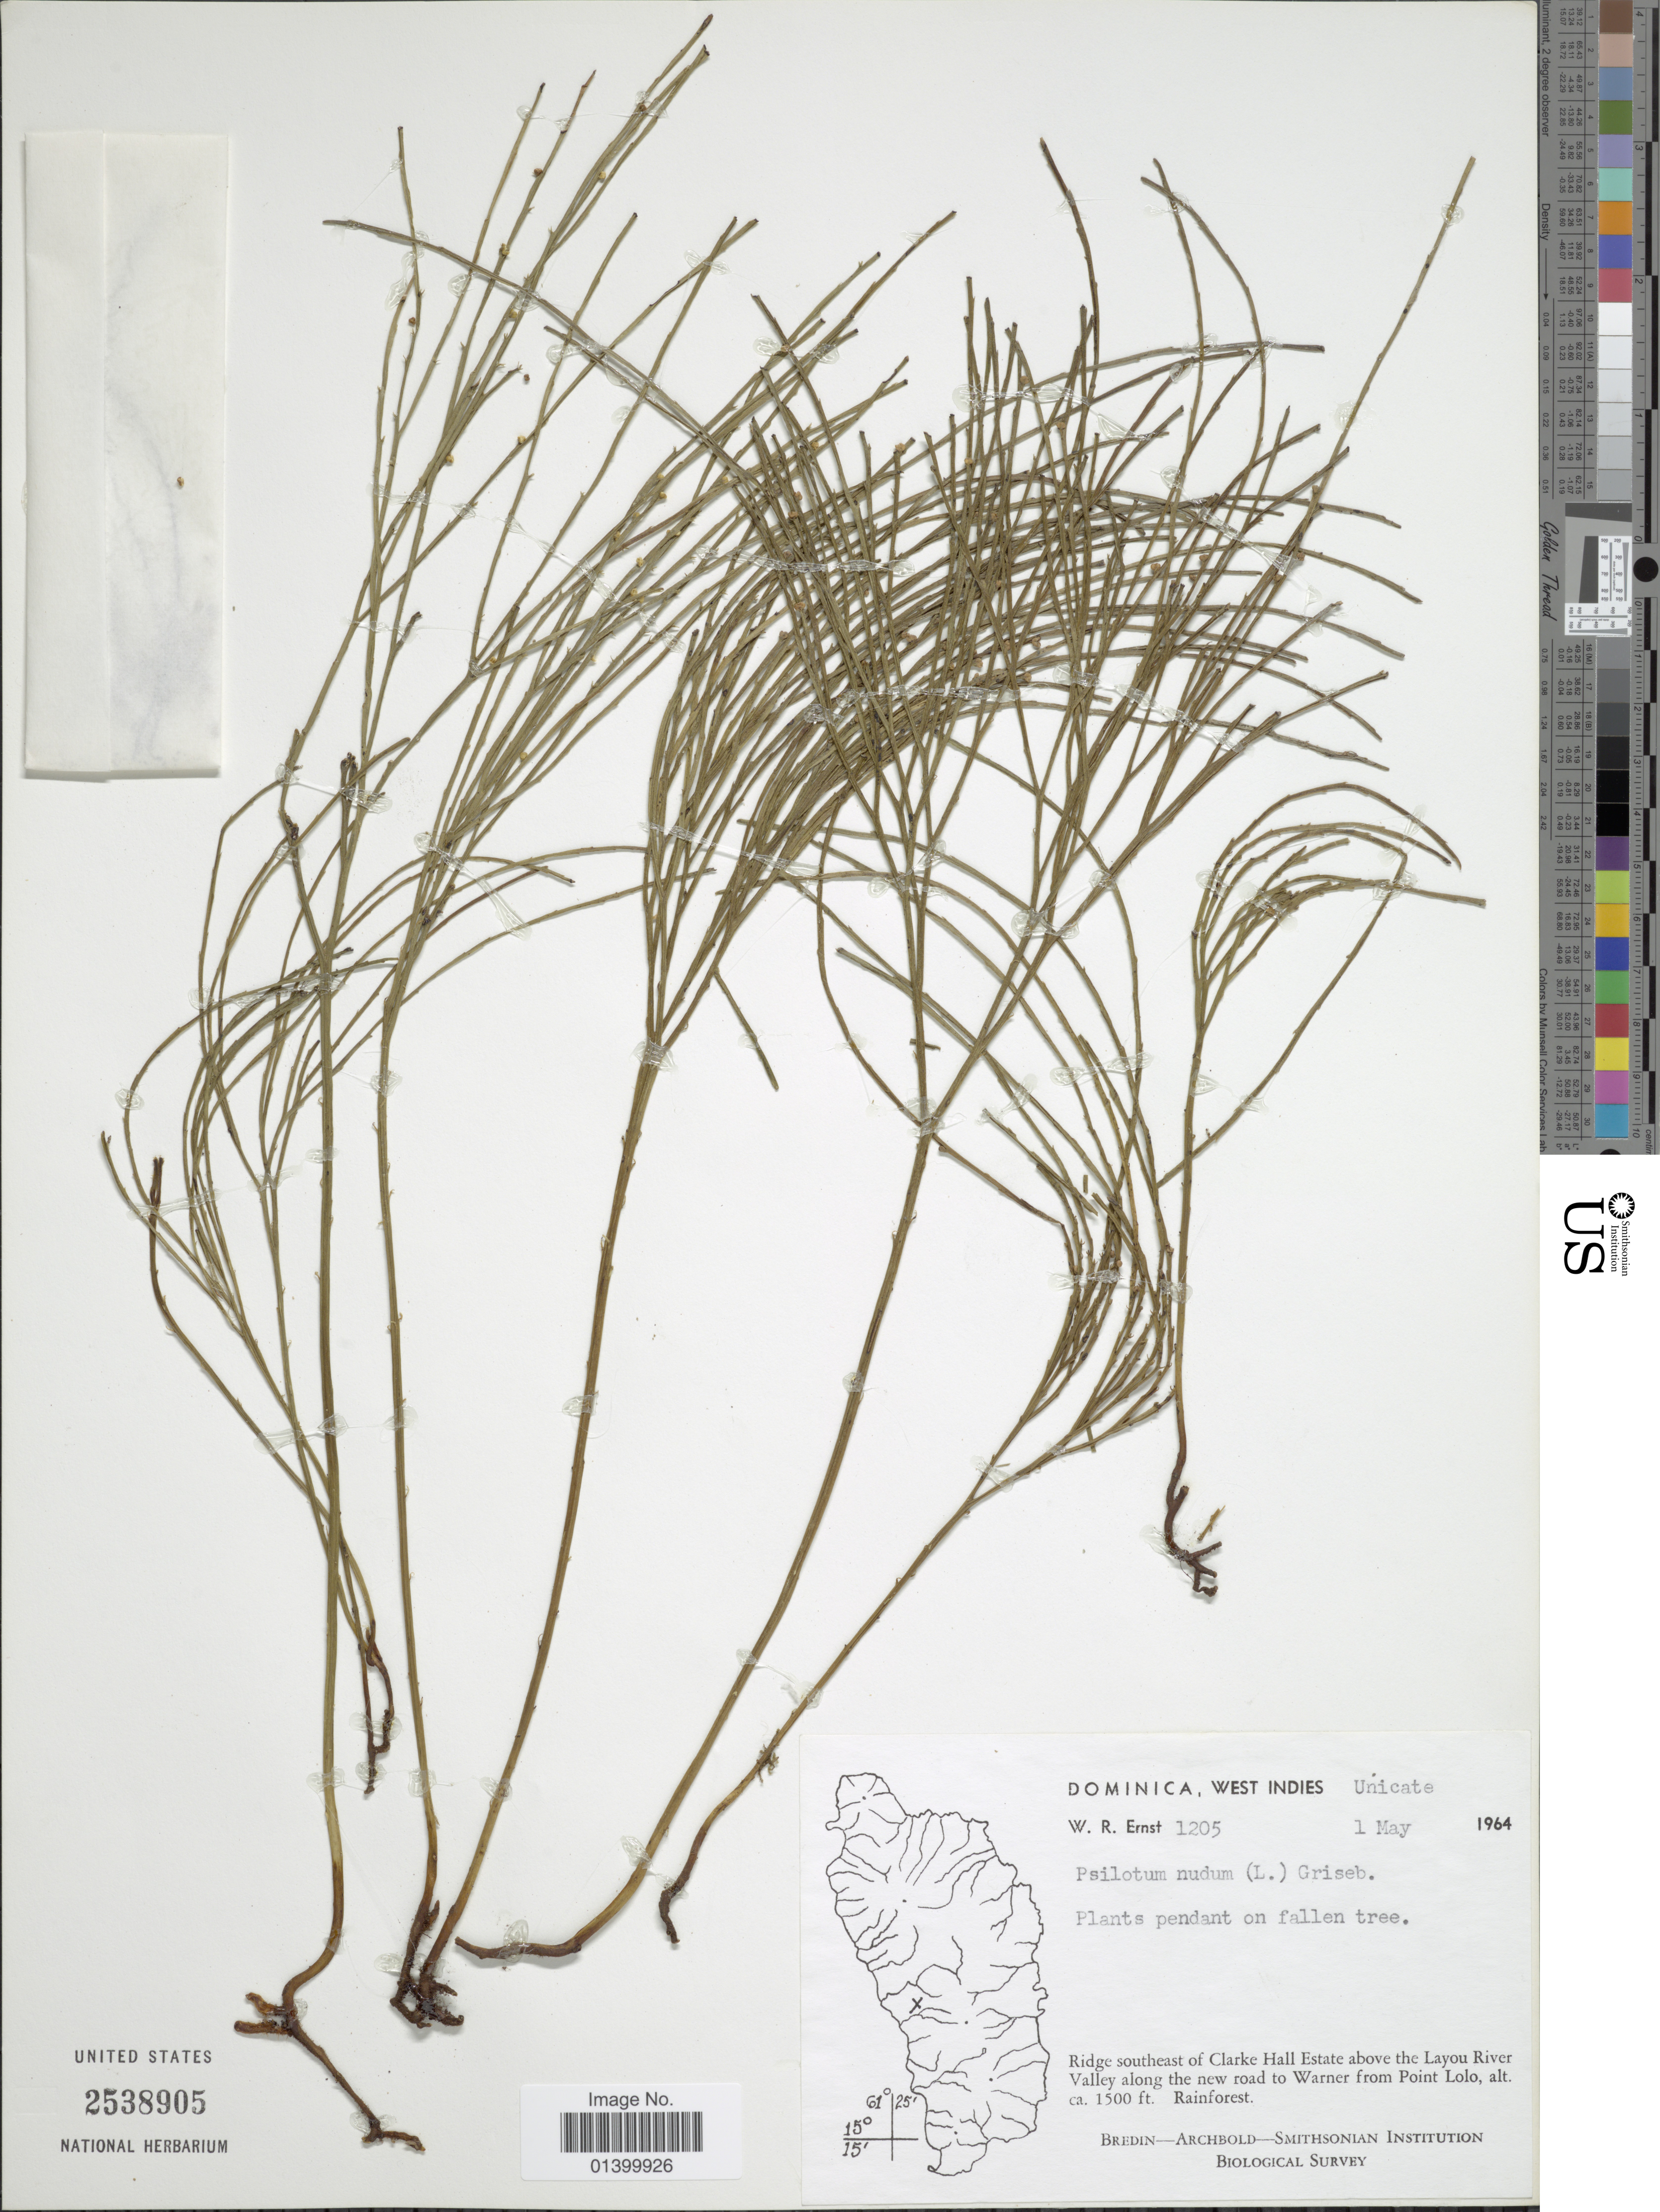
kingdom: Plantae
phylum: Tracheophyta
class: Polypodiopsida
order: Psilotales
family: Psilotaceae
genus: Psilotum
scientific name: Psilotum nudum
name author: (L.) P. Beauv.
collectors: W. R. Ernst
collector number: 1205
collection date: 1964-05-01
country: Dominica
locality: West Indies. Ridge southeast of Clarke Hall Estate above the Layou River Valley along the new road to Warner from Point Lolo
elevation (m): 457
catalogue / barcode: US 2538905